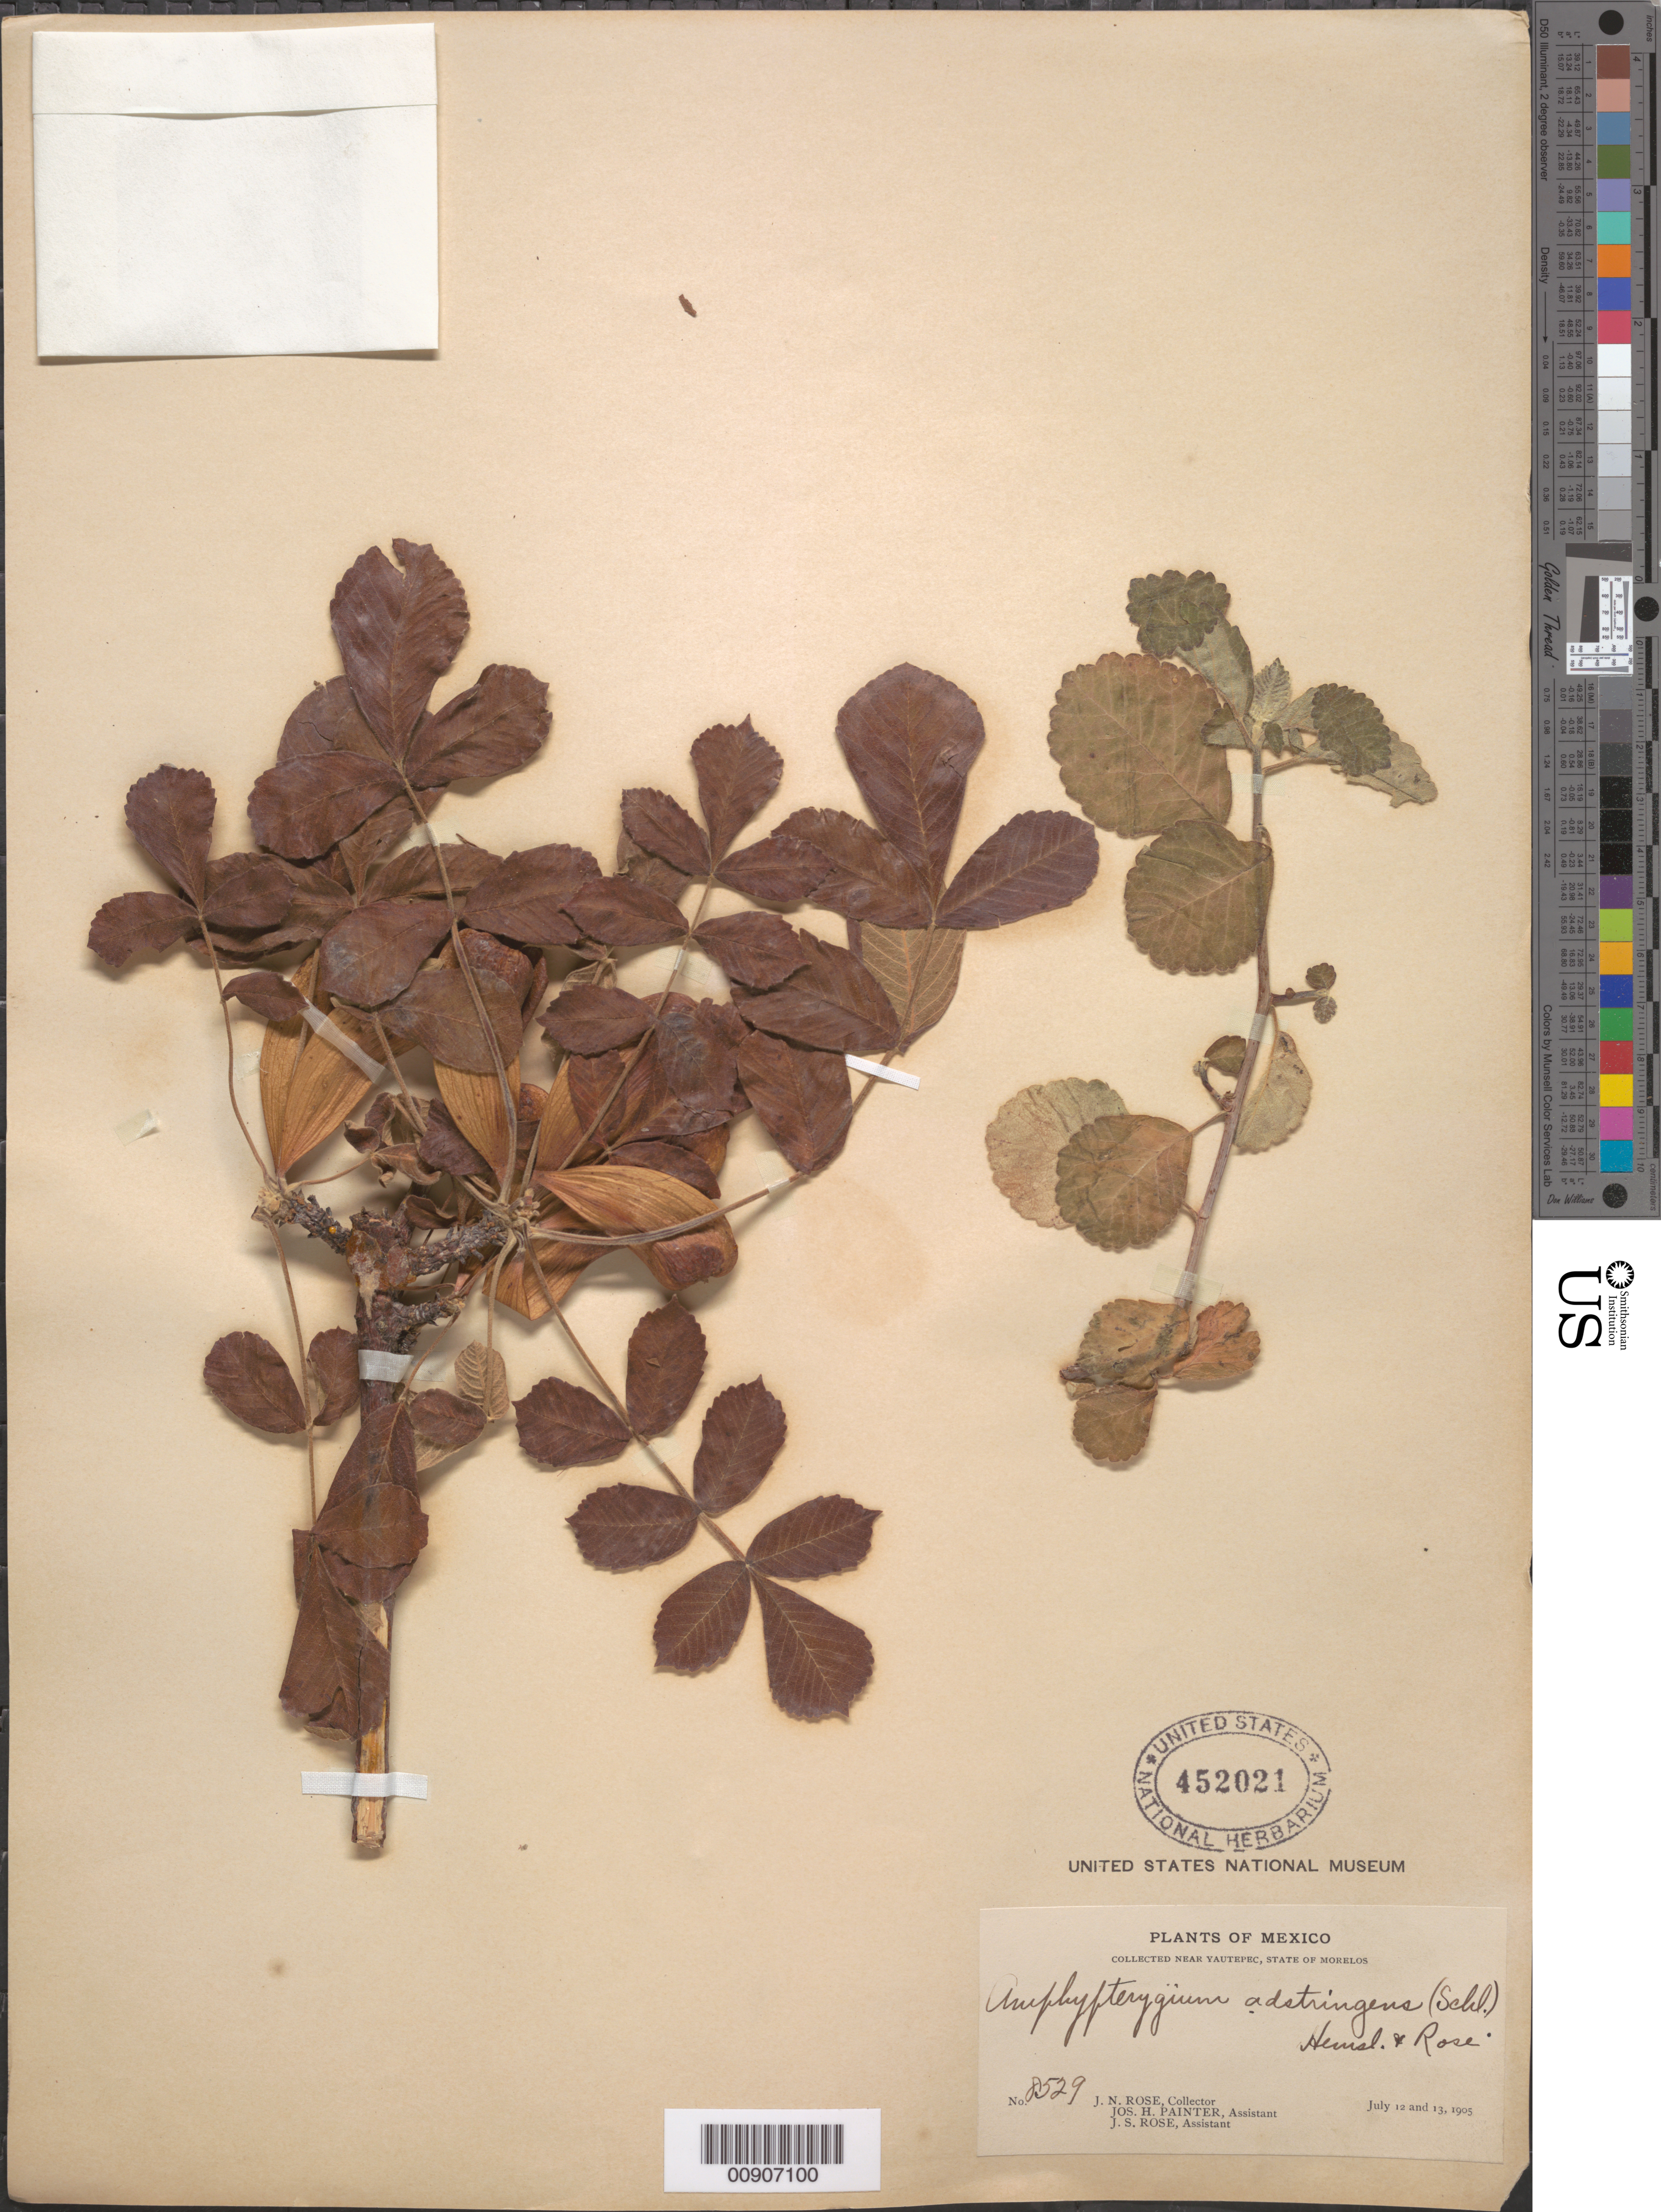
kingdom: Plantae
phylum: Tracheophyta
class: Magnoliopsida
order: Sapindales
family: Anacardiaceae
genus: Amphipterygium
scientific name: Amphipterygium adstringens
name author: (Schltdl.) Schiede ex Standl.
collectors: J. N. Rose, J. H. Painter & J. S. Rose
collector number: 8529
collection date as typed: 12 Jul 1905 to 13 Jul 1905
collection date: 1905-07-12/1905-07-13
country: Mexico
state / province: Morelos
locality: Near Yautepec, State of Morelos.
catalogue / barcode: US 452021